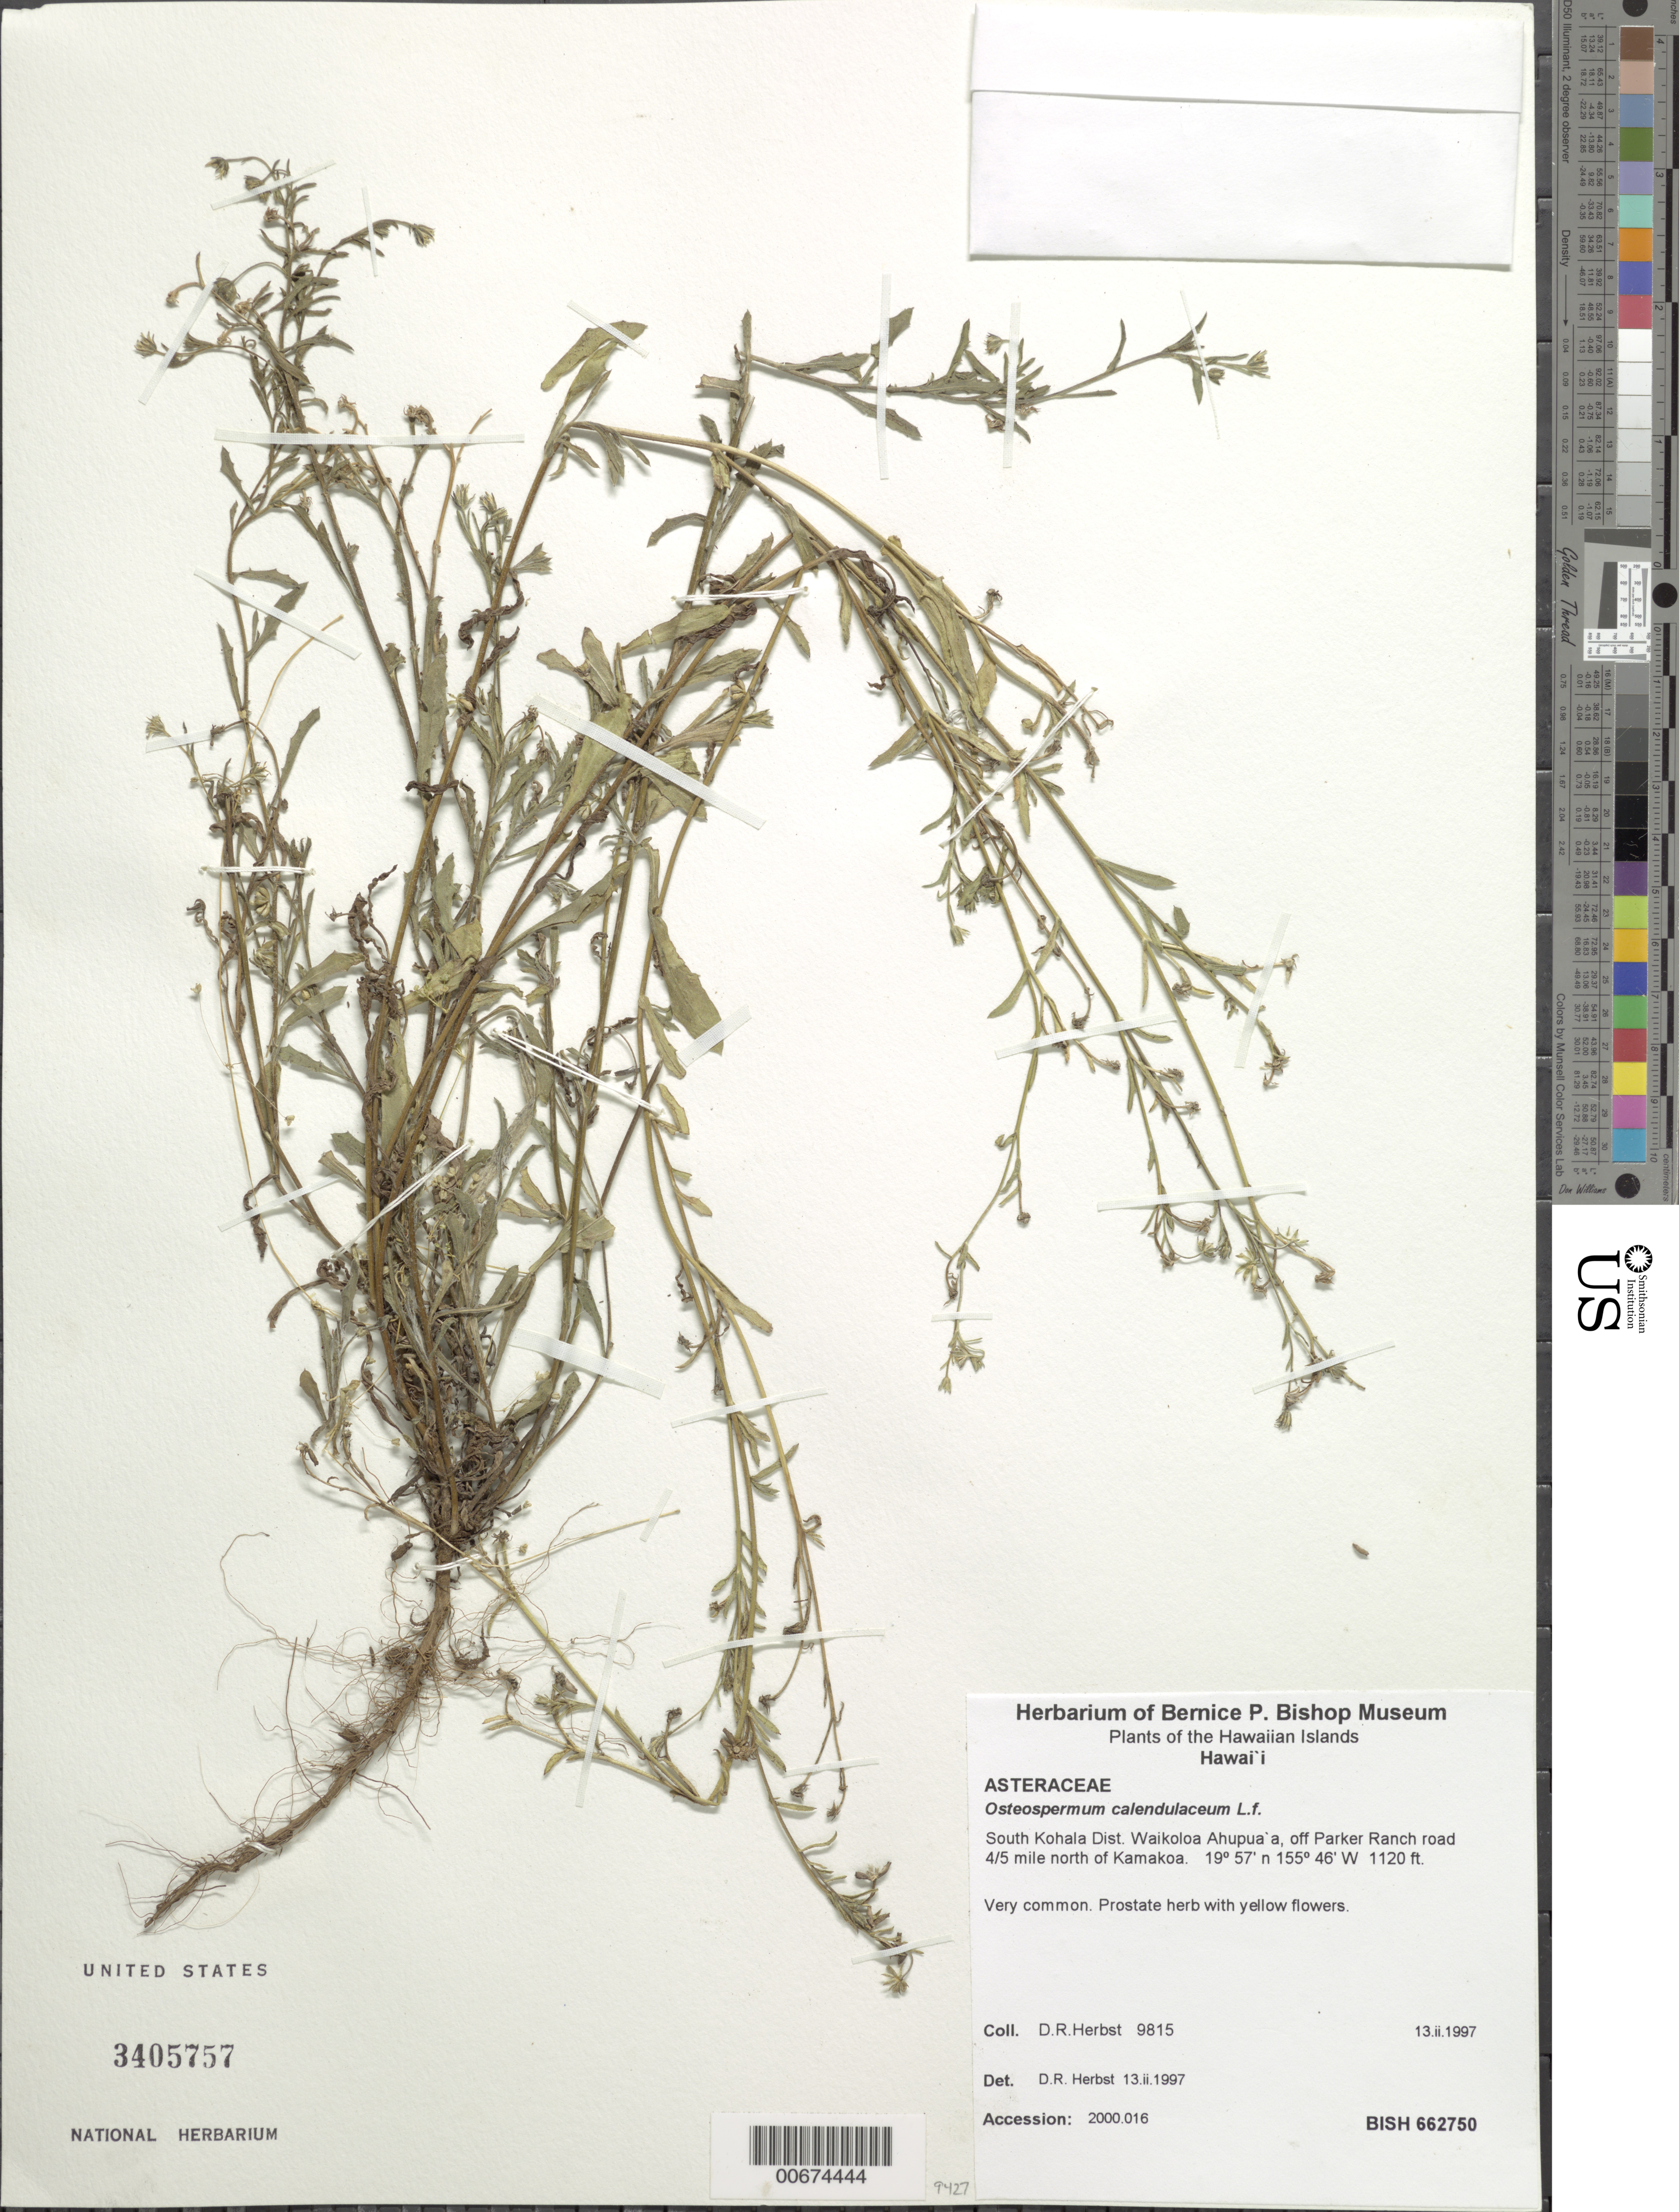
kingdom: Plantae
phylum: Tracheophyta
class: Magnoliopsida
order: Asterales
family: Asteraceae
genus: Osteospermum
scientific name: Osteospermum calendulaceum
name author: L. f.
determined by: Herbst, D. R.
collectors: D. R. Herbst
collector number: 9815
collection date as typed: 13 Feb 1997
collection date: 1997-02-13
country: United States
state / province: Hawaii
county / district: Hawaii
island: Hawaii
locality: South Kohala Distr., Waikoloa Ahupua'a, off Parker Ranch road 4/5th mile north of Kamakoa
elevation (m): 341.4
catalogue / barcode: US 3405757